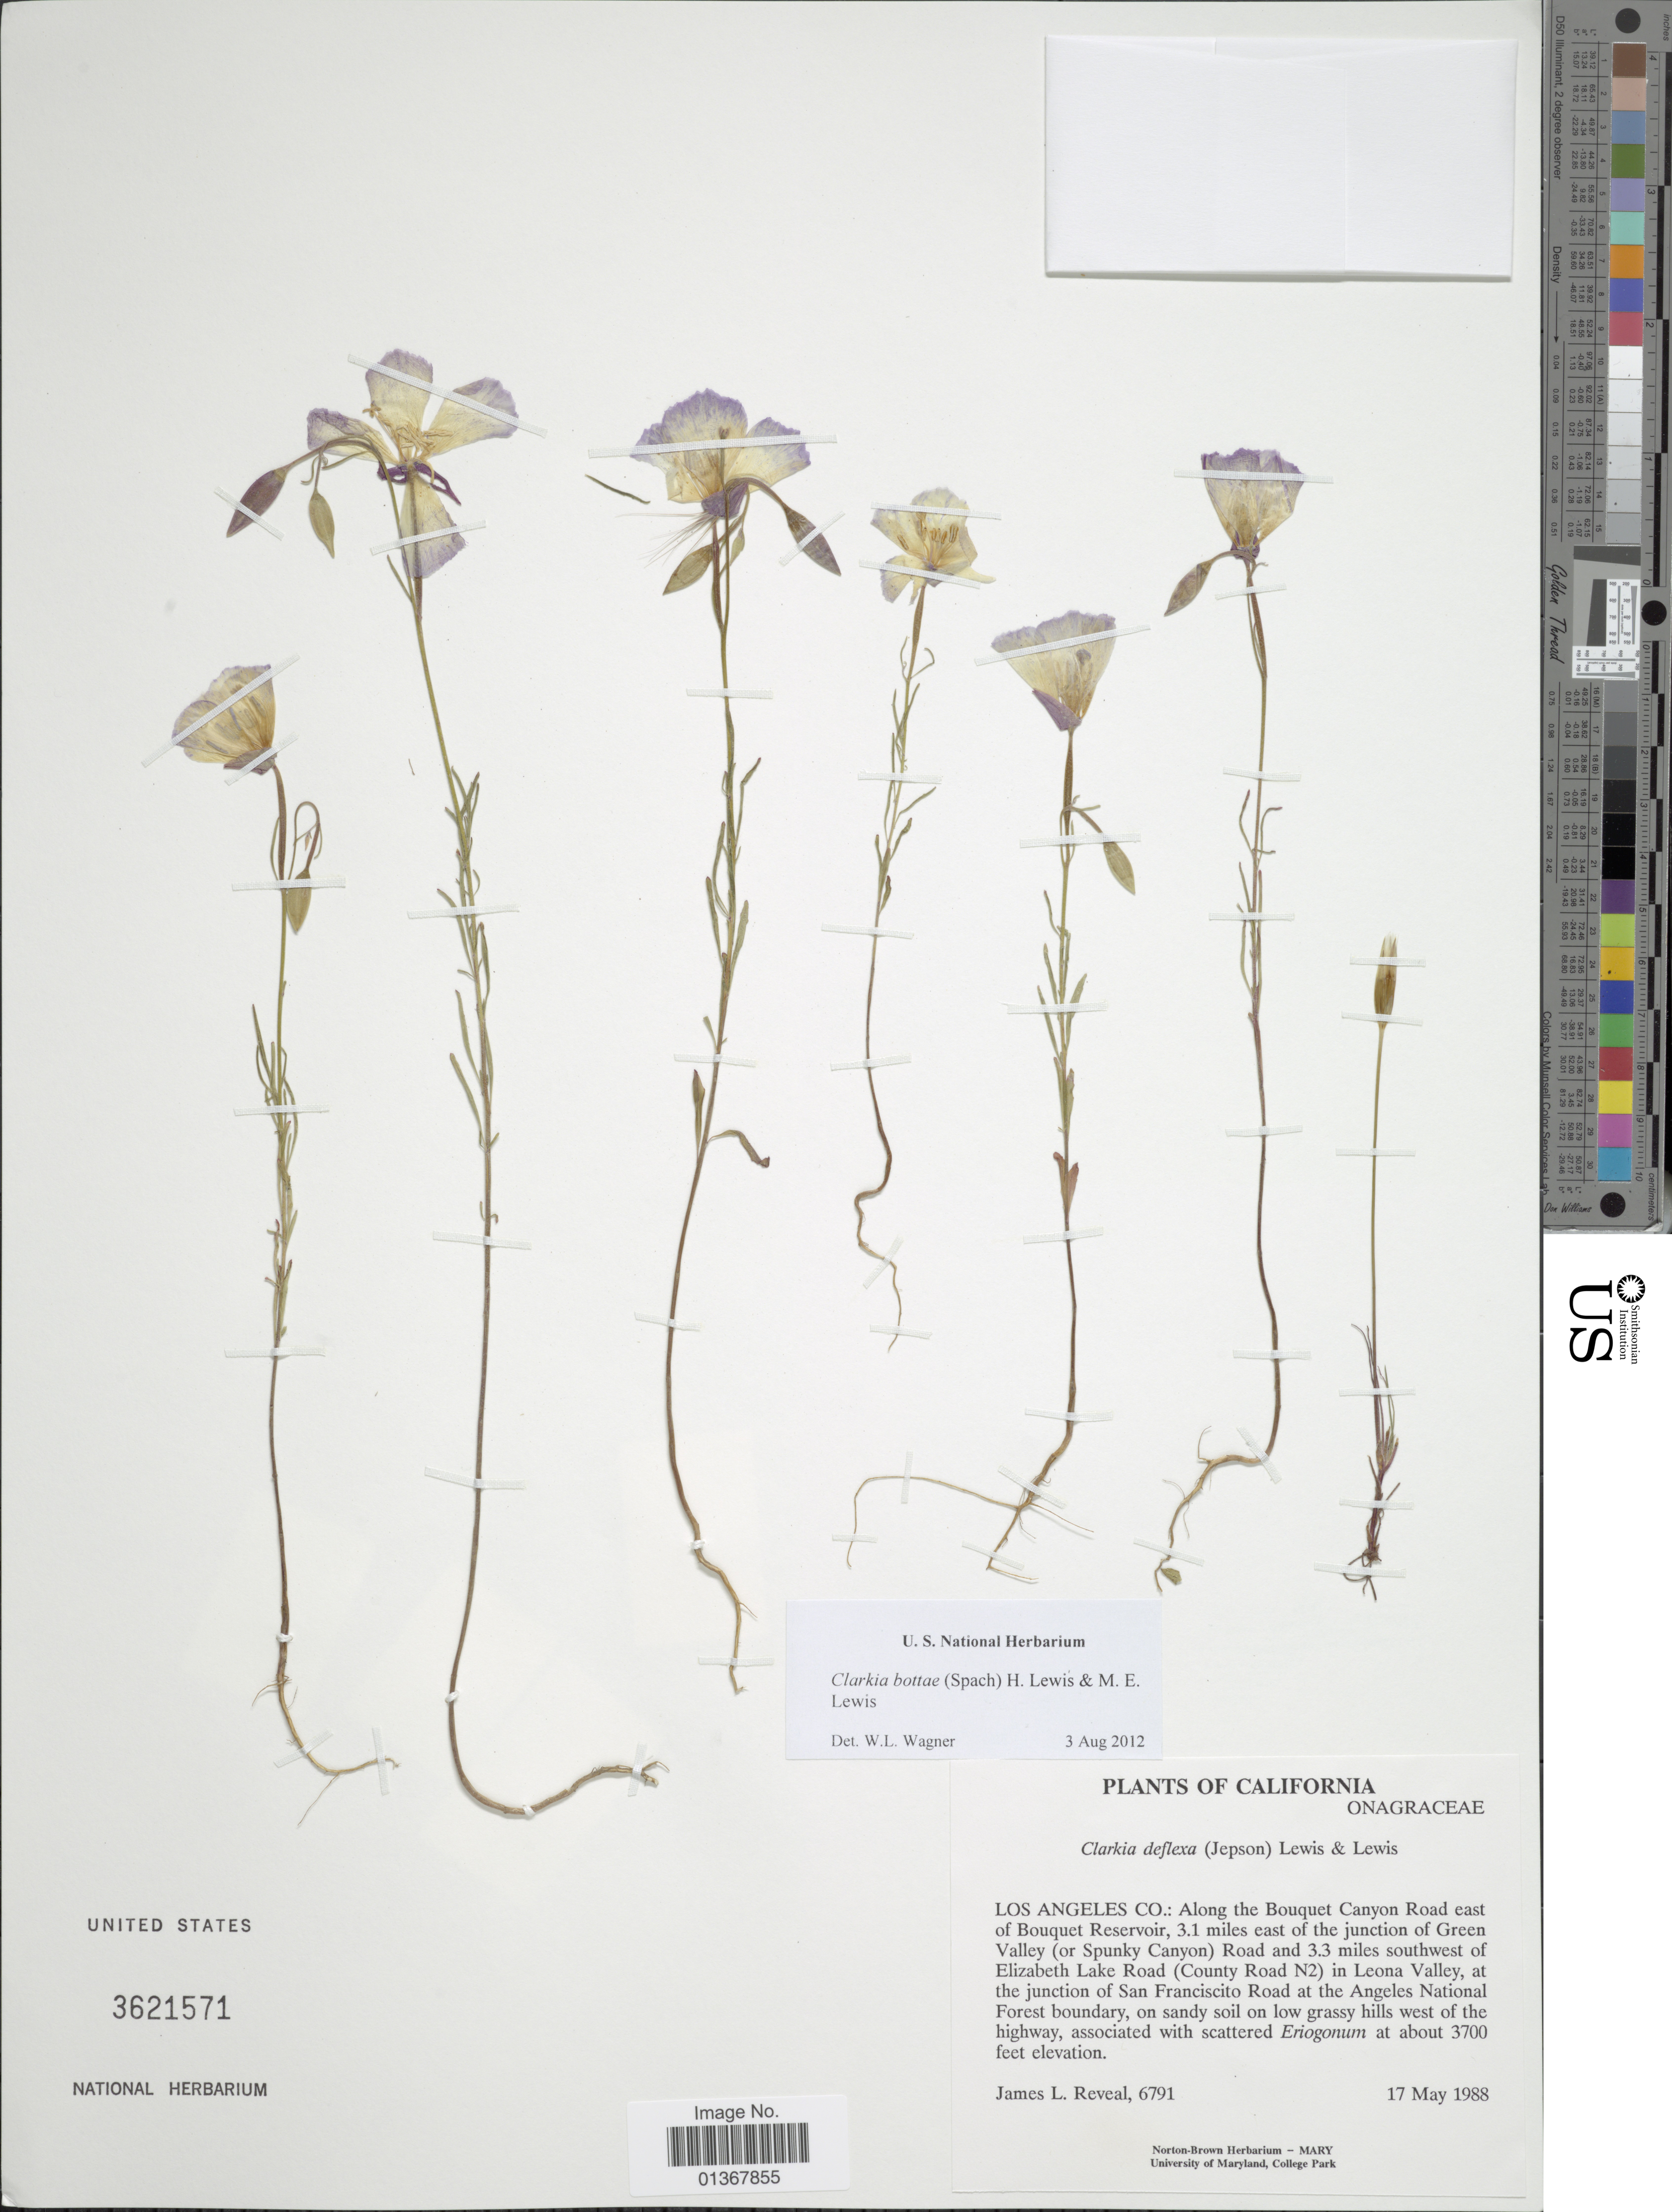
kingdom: Plantae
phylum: Tracheophyta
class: Magnoliopsida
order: Myrtales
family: Onagraceae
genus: Clarkia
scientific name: Clarkia bottae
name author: (Spach) F. H. Lewis & M.E. Lewis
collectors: J. L. Reveal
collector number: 6791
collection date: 1988-05-17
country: United States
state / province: California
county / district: Los Angeles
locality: Los Angeles Co.: Along the Bouquet Canyon Road east of Bouquet Reservoir, 3.1 miles east of the junction of Green Valley (or Spunky Canyon) Road and 3.3 miles southwest of Elizabeth Lake Road (County Road N2) in Leona Valley, at the junction of San Francisco Road at the Angeles National Forest boundary, on sandy soil on low grassy hills west of the highway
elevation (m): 1128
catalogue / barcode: US 3621571